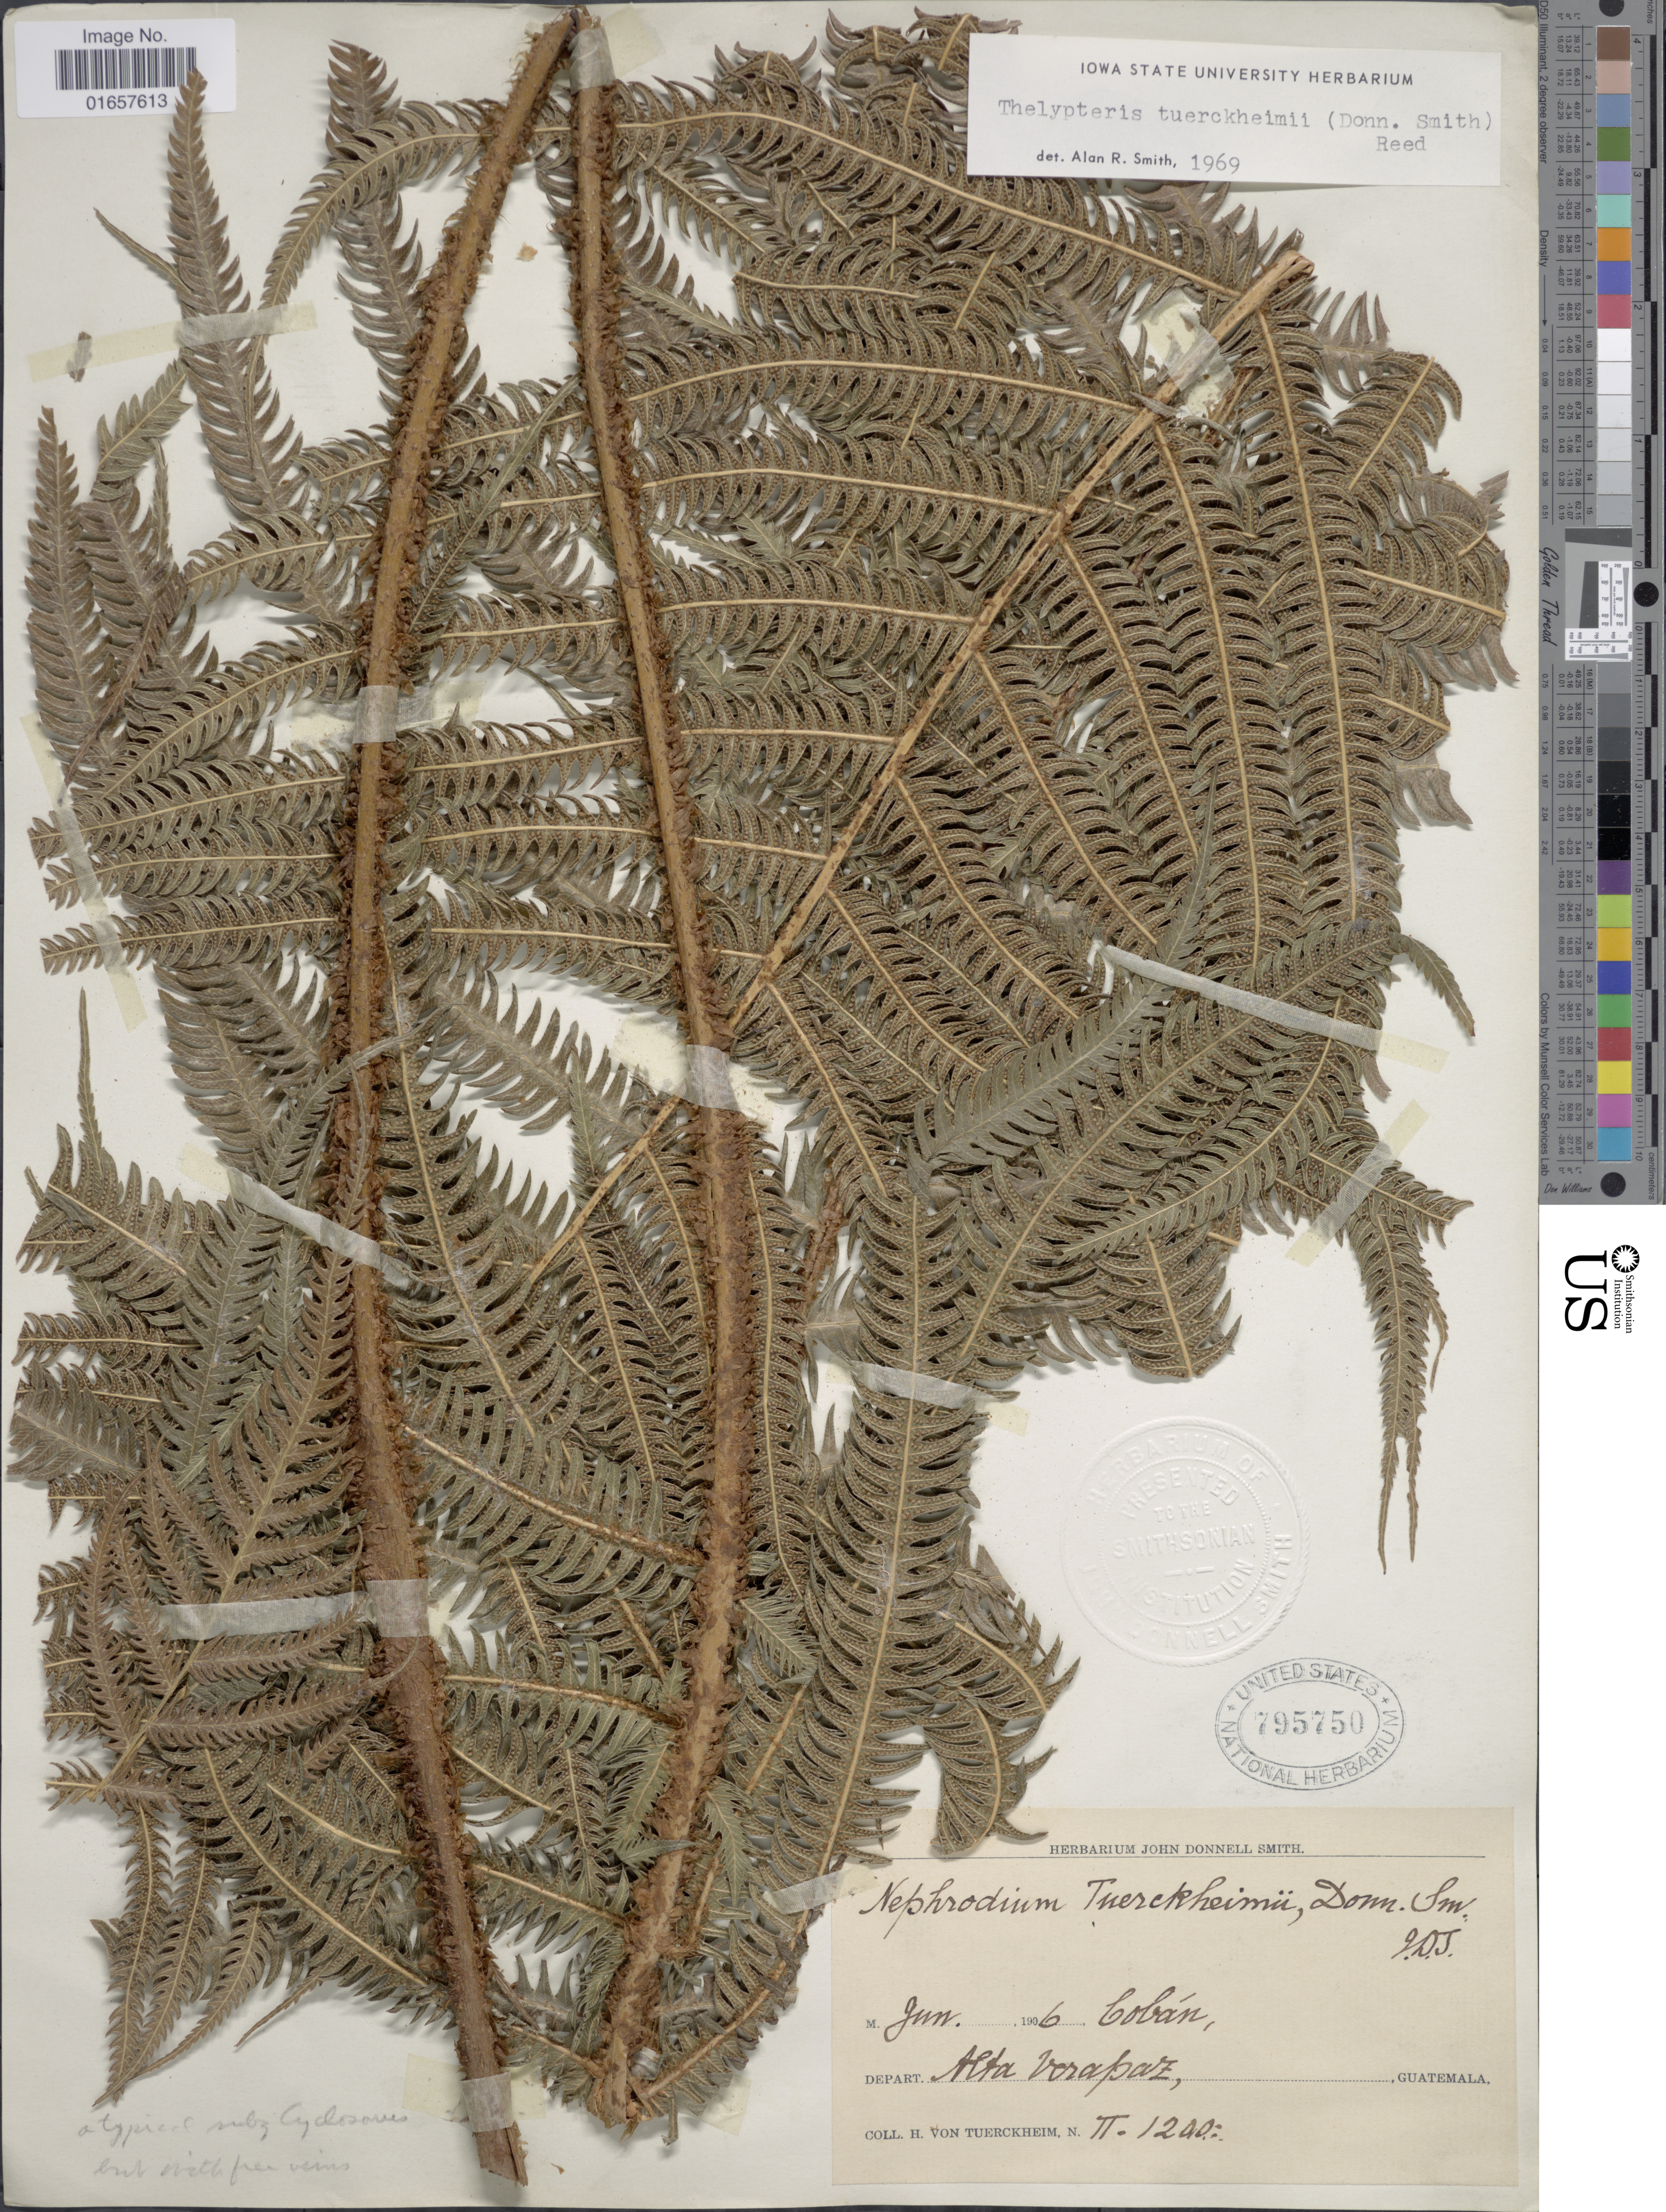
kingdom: Plantae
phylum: Tracheophyta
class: Polypodiopsida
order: Polypodiales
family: Thelypteridaceae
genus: Christella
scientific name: Christella tuerckheimii comb. ined.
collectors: H. von Türckheim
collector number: II-1200*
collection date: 1906-01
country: Guatemala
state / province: Alta Verapaz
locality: Guatemala, Coban, Depart. Alta Verapaz.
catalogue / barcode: US 795750